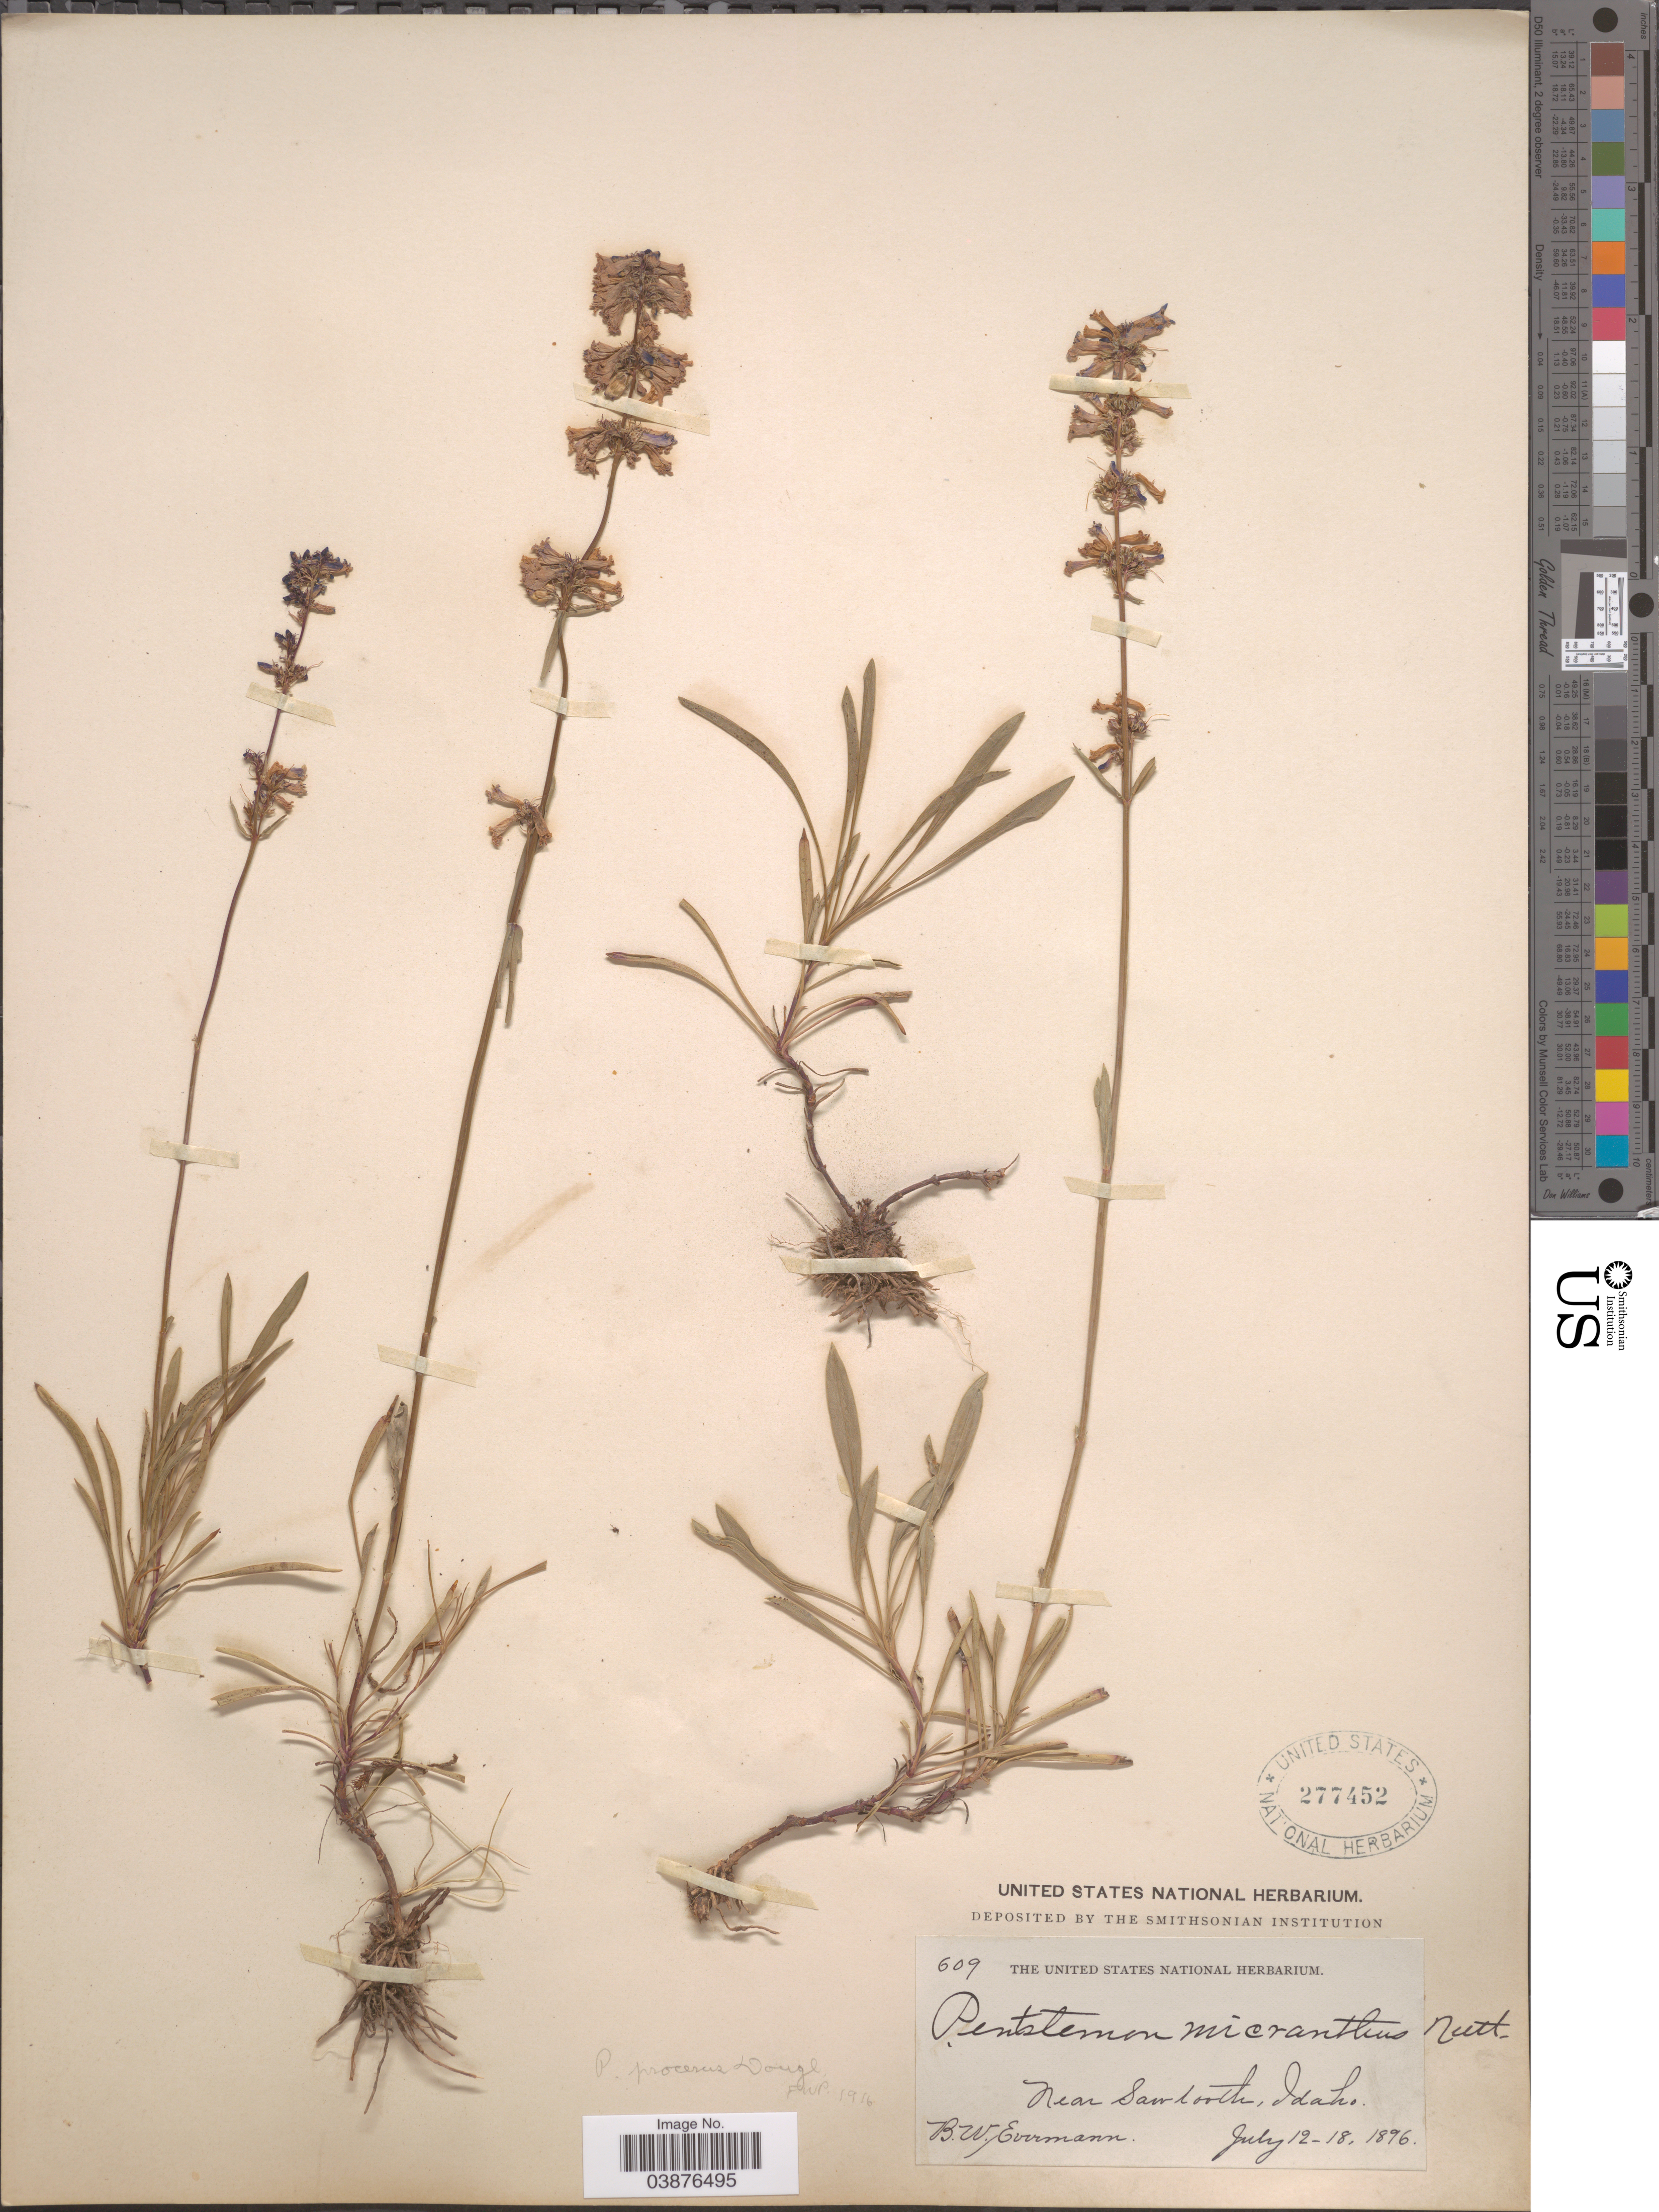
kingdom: Plantae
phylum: Tracheophyta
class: Magnoliopsida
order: Lamiales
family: Plantaginaceae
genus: Penstemon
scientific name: Penstemon procerus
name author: Douglas ex Graham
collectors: B. W. Evermann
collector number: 609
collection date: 1896-07-12/1896-07-18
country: United States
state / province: Idaho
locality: Near Sawtooth.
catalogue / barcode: US 277452